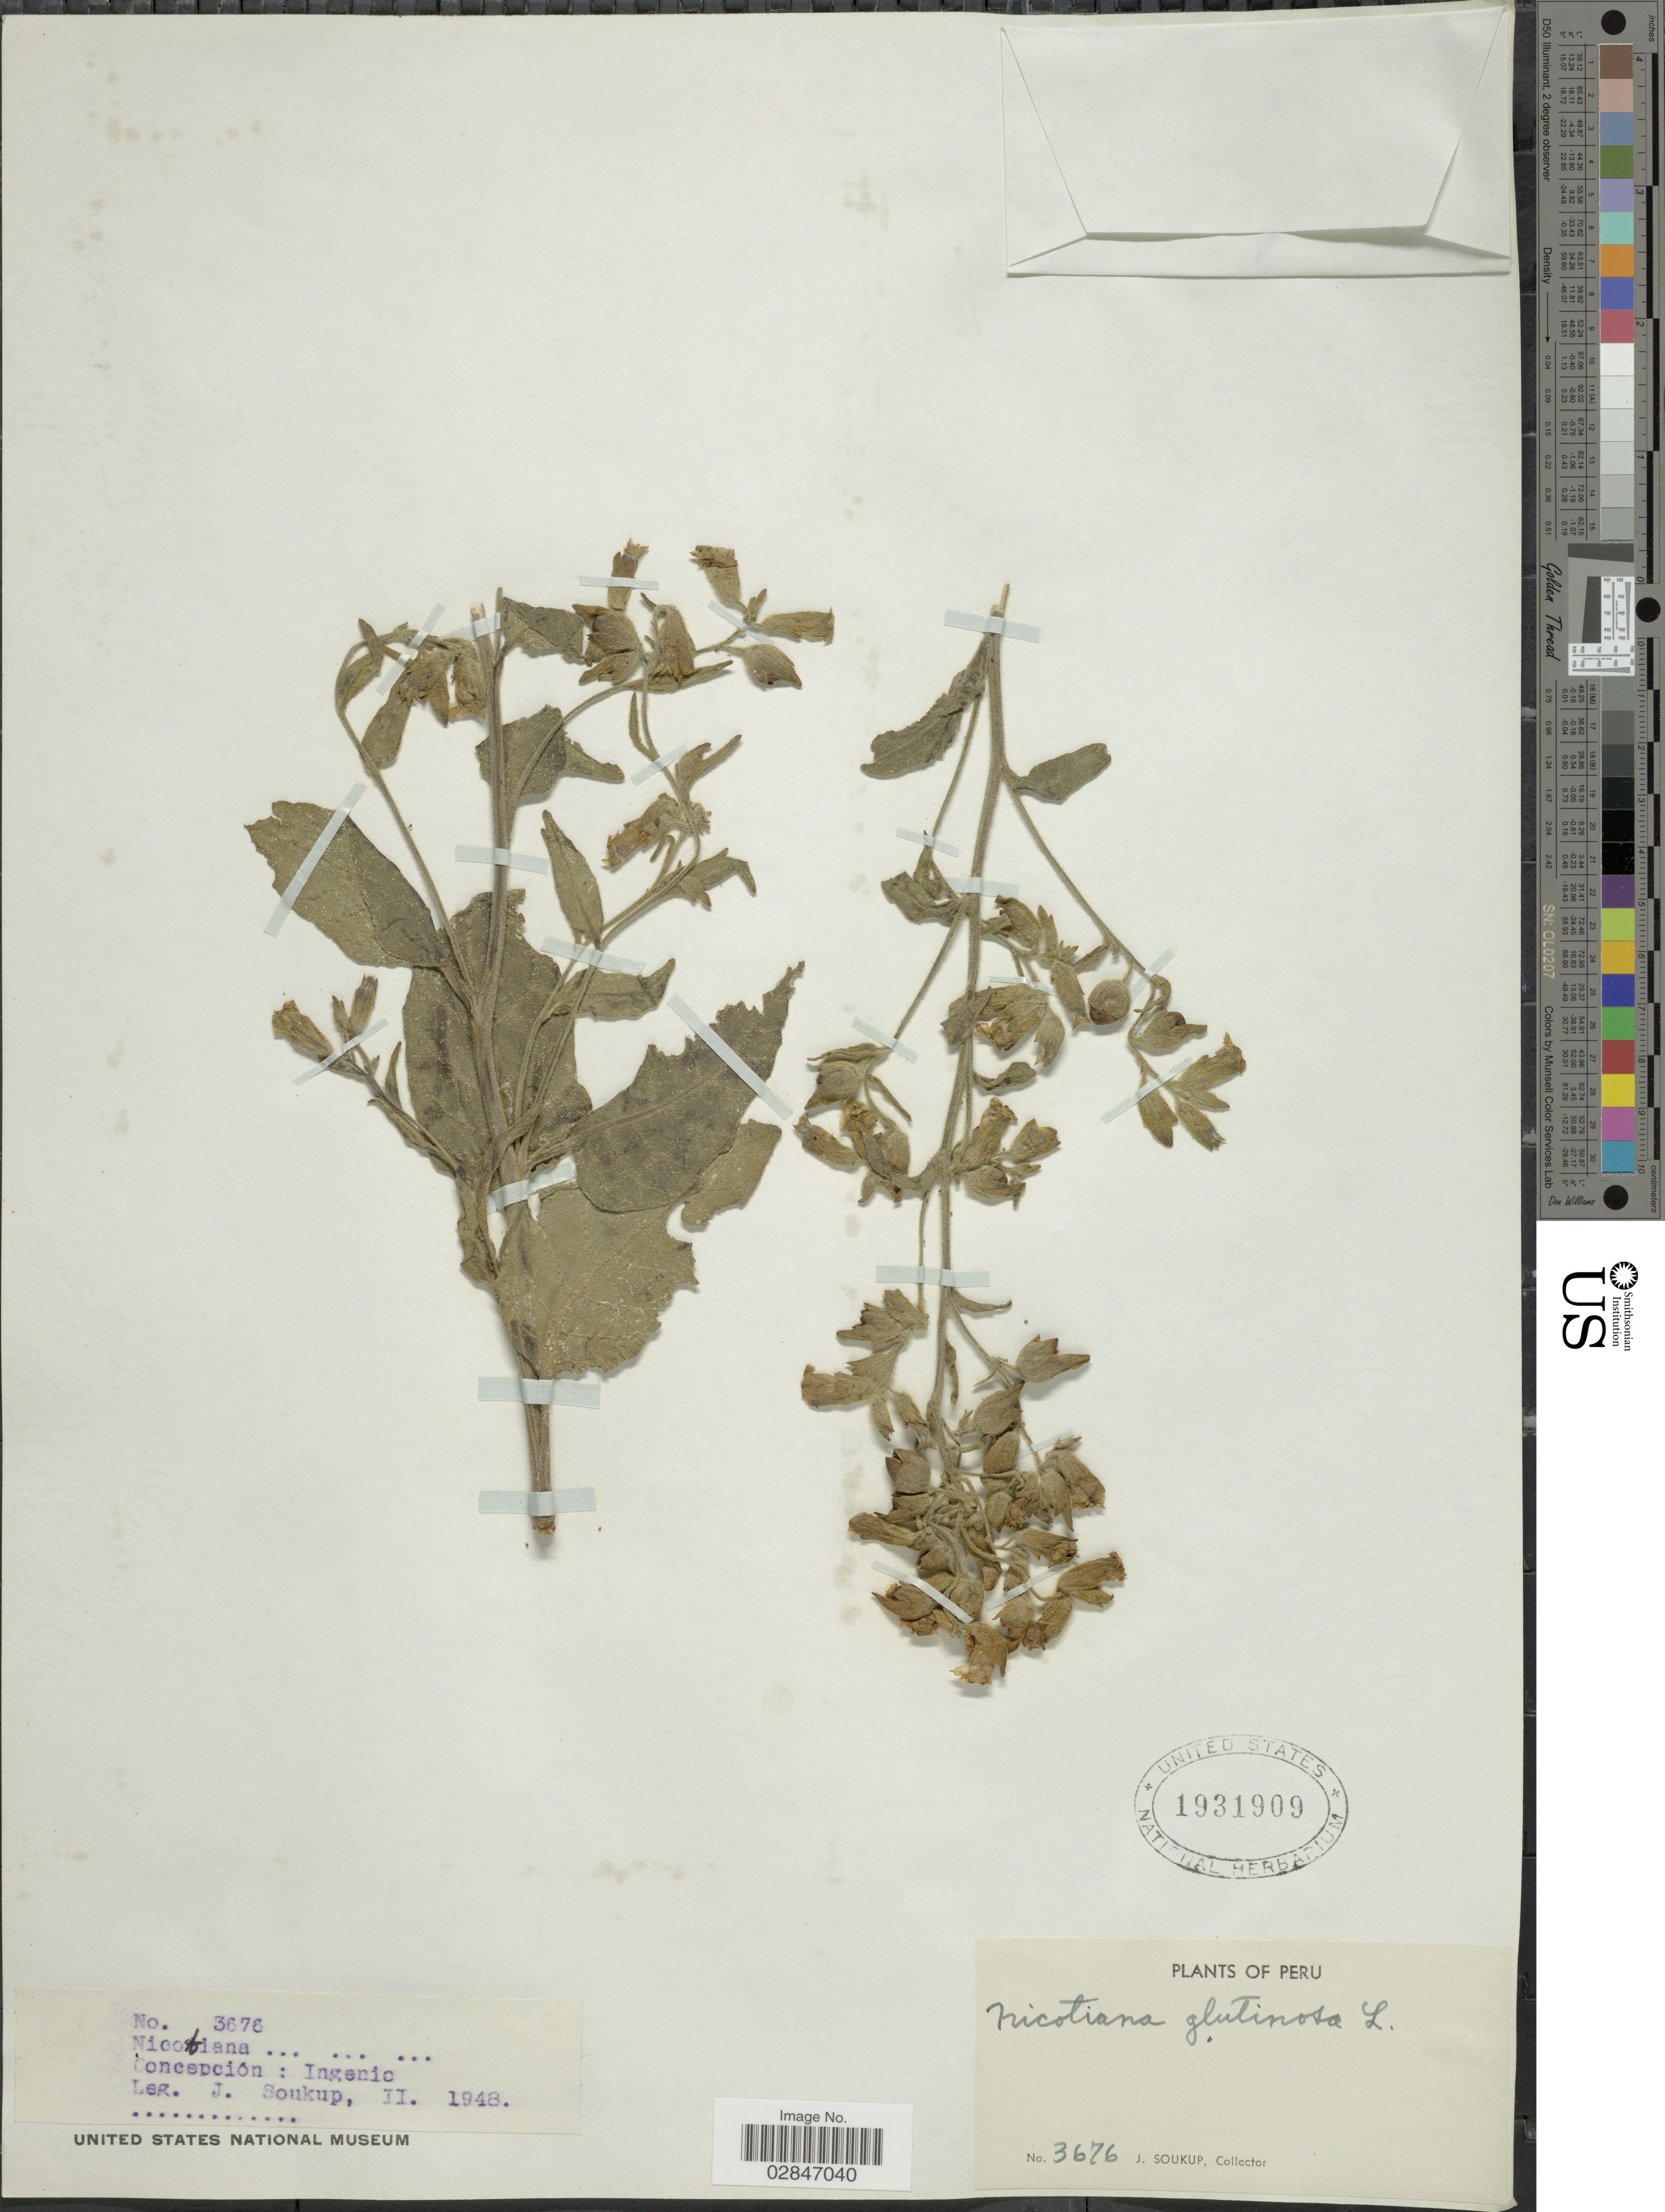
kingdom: Plantae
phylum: Tracheophyta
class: Magnoliopsida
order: Solanales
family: Solanaceae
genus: Nicotiana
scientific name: Nicotiana glutinosa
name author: L.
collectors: J. Soukup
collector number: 3676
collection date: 1948-02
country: Peru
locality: Concepción: Ingenio.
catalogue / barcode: US 1931909